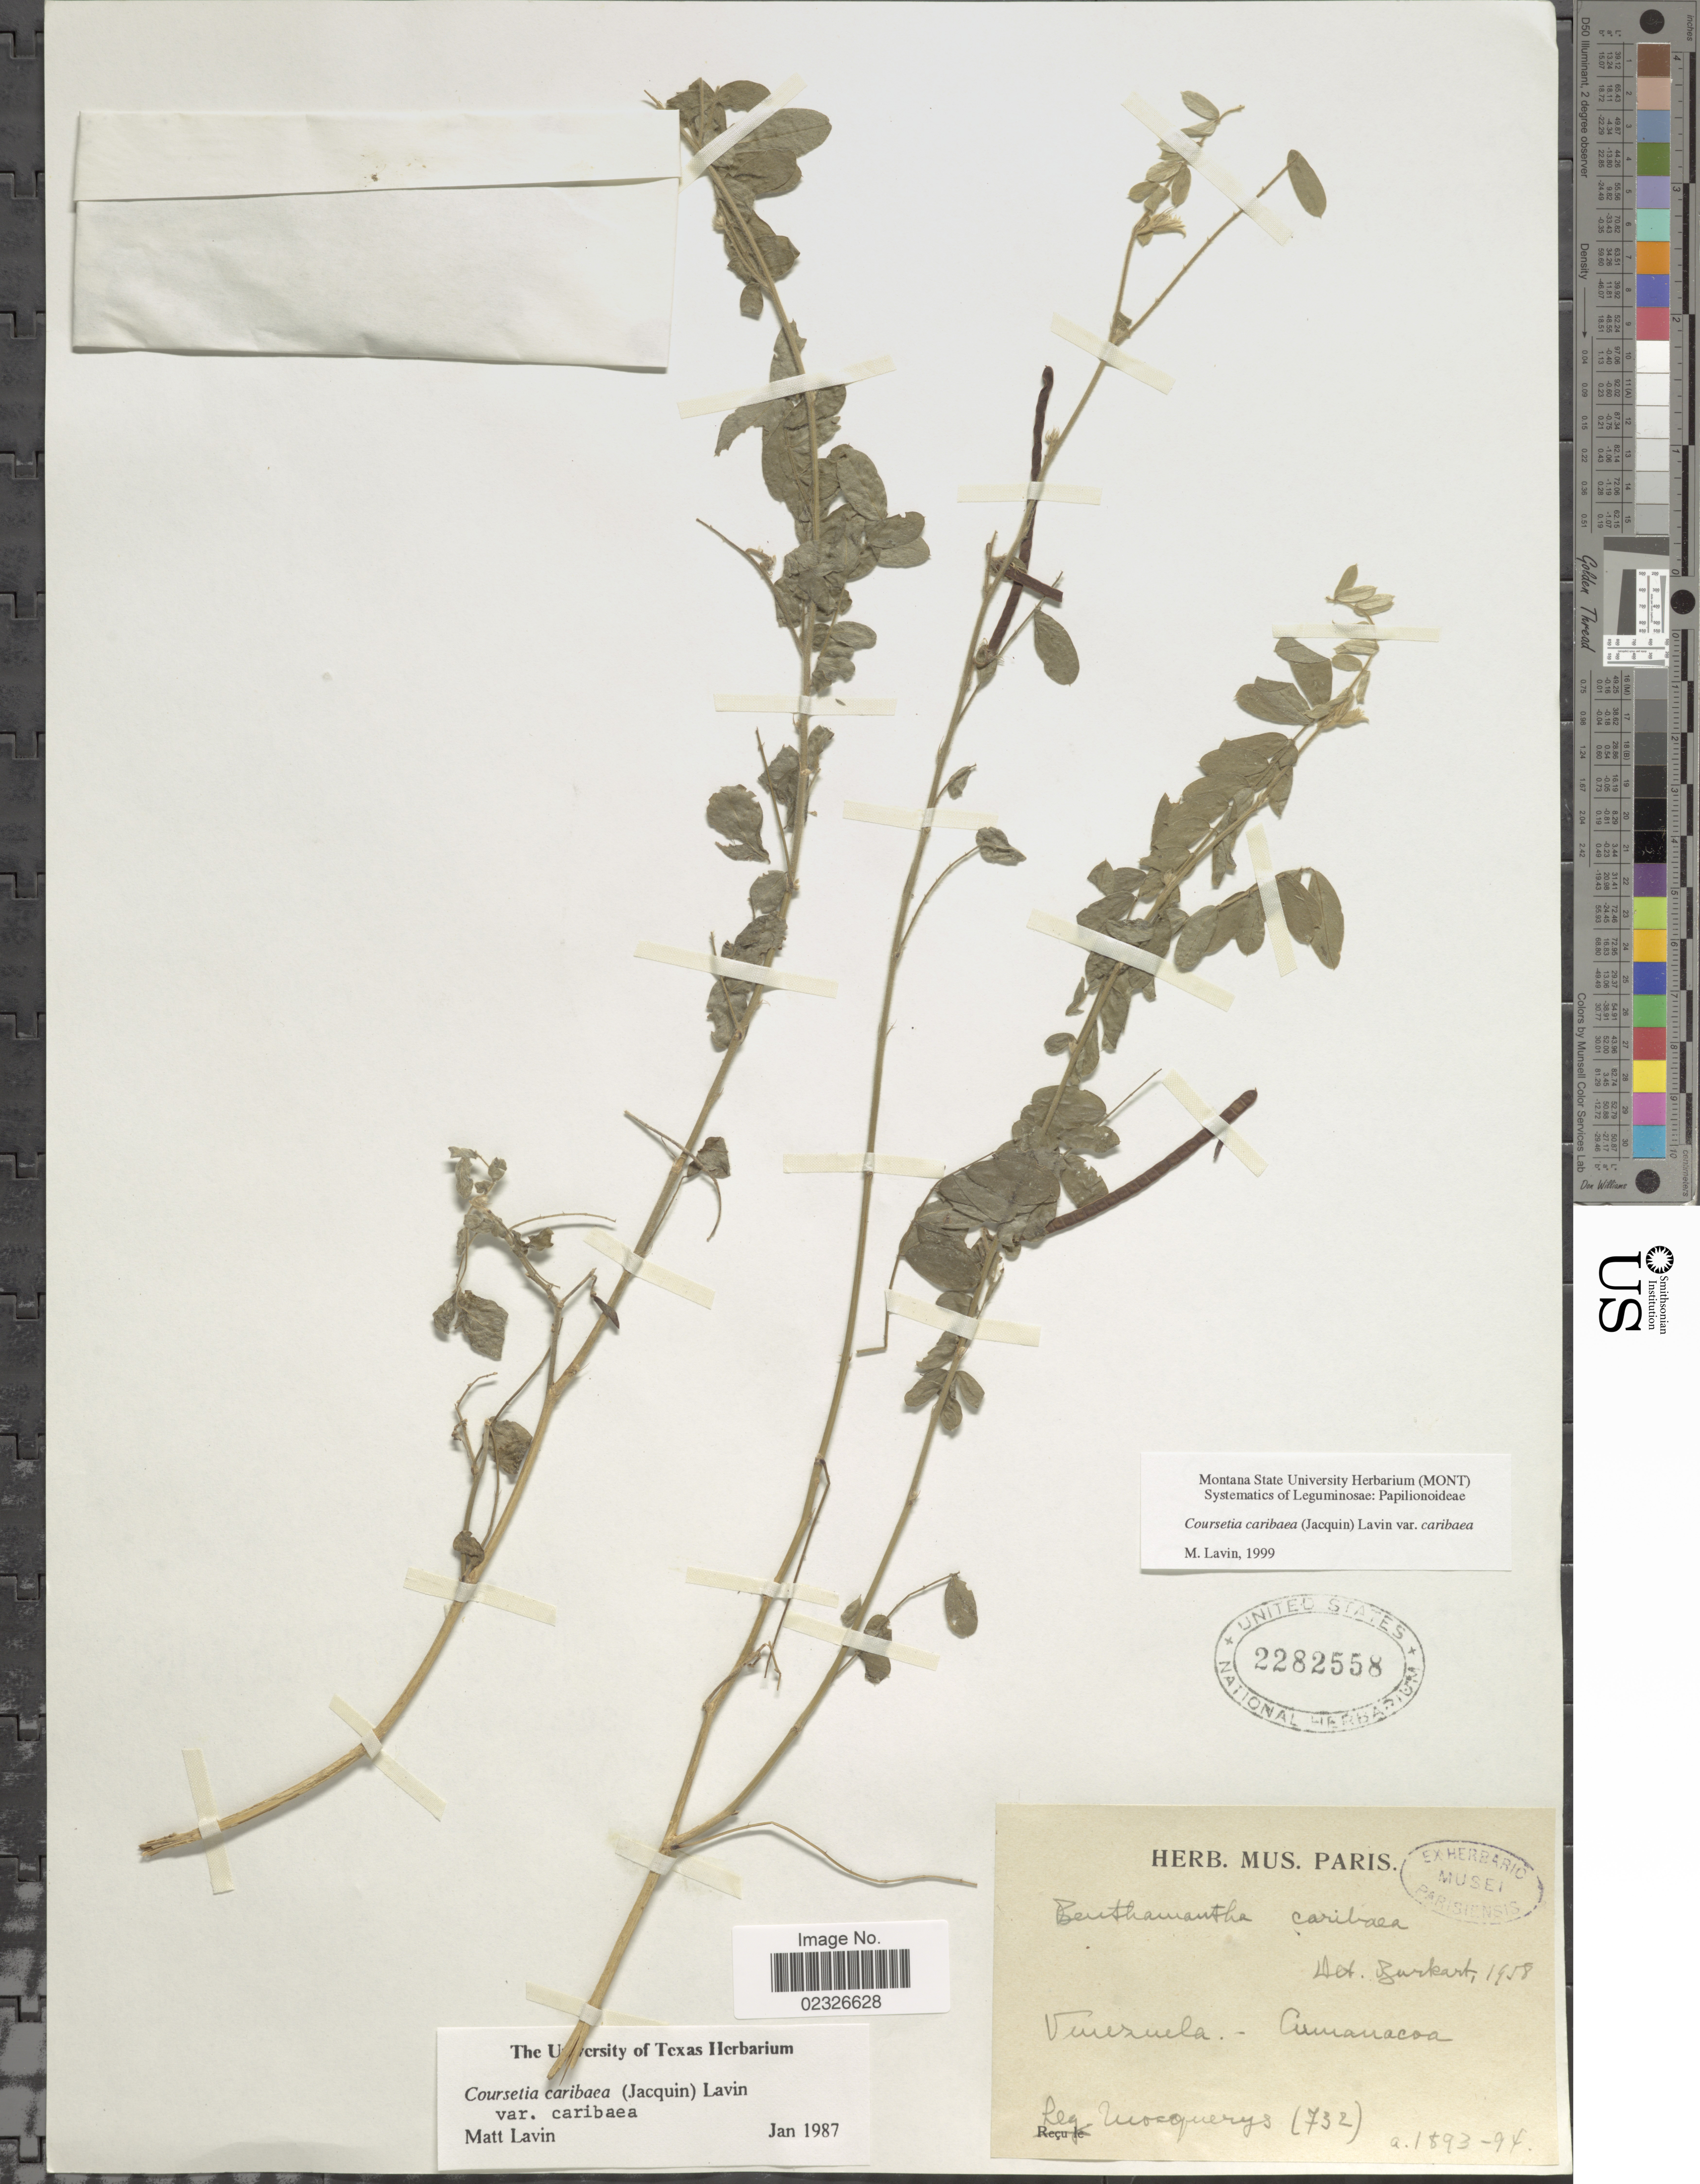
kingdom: Plantae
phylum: Tracheophyta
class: Magnoliopsida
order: Fabales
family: Fabaceae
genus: Coursetia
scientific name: Coursetia caribaea var. caribaea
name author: (Jacq.) Lavin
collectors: A. Mocquerys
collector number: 732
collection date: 1893/1894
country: Venezuela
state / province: Sucre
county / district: Montes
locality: Cumanacoa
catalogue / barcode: US 2282558